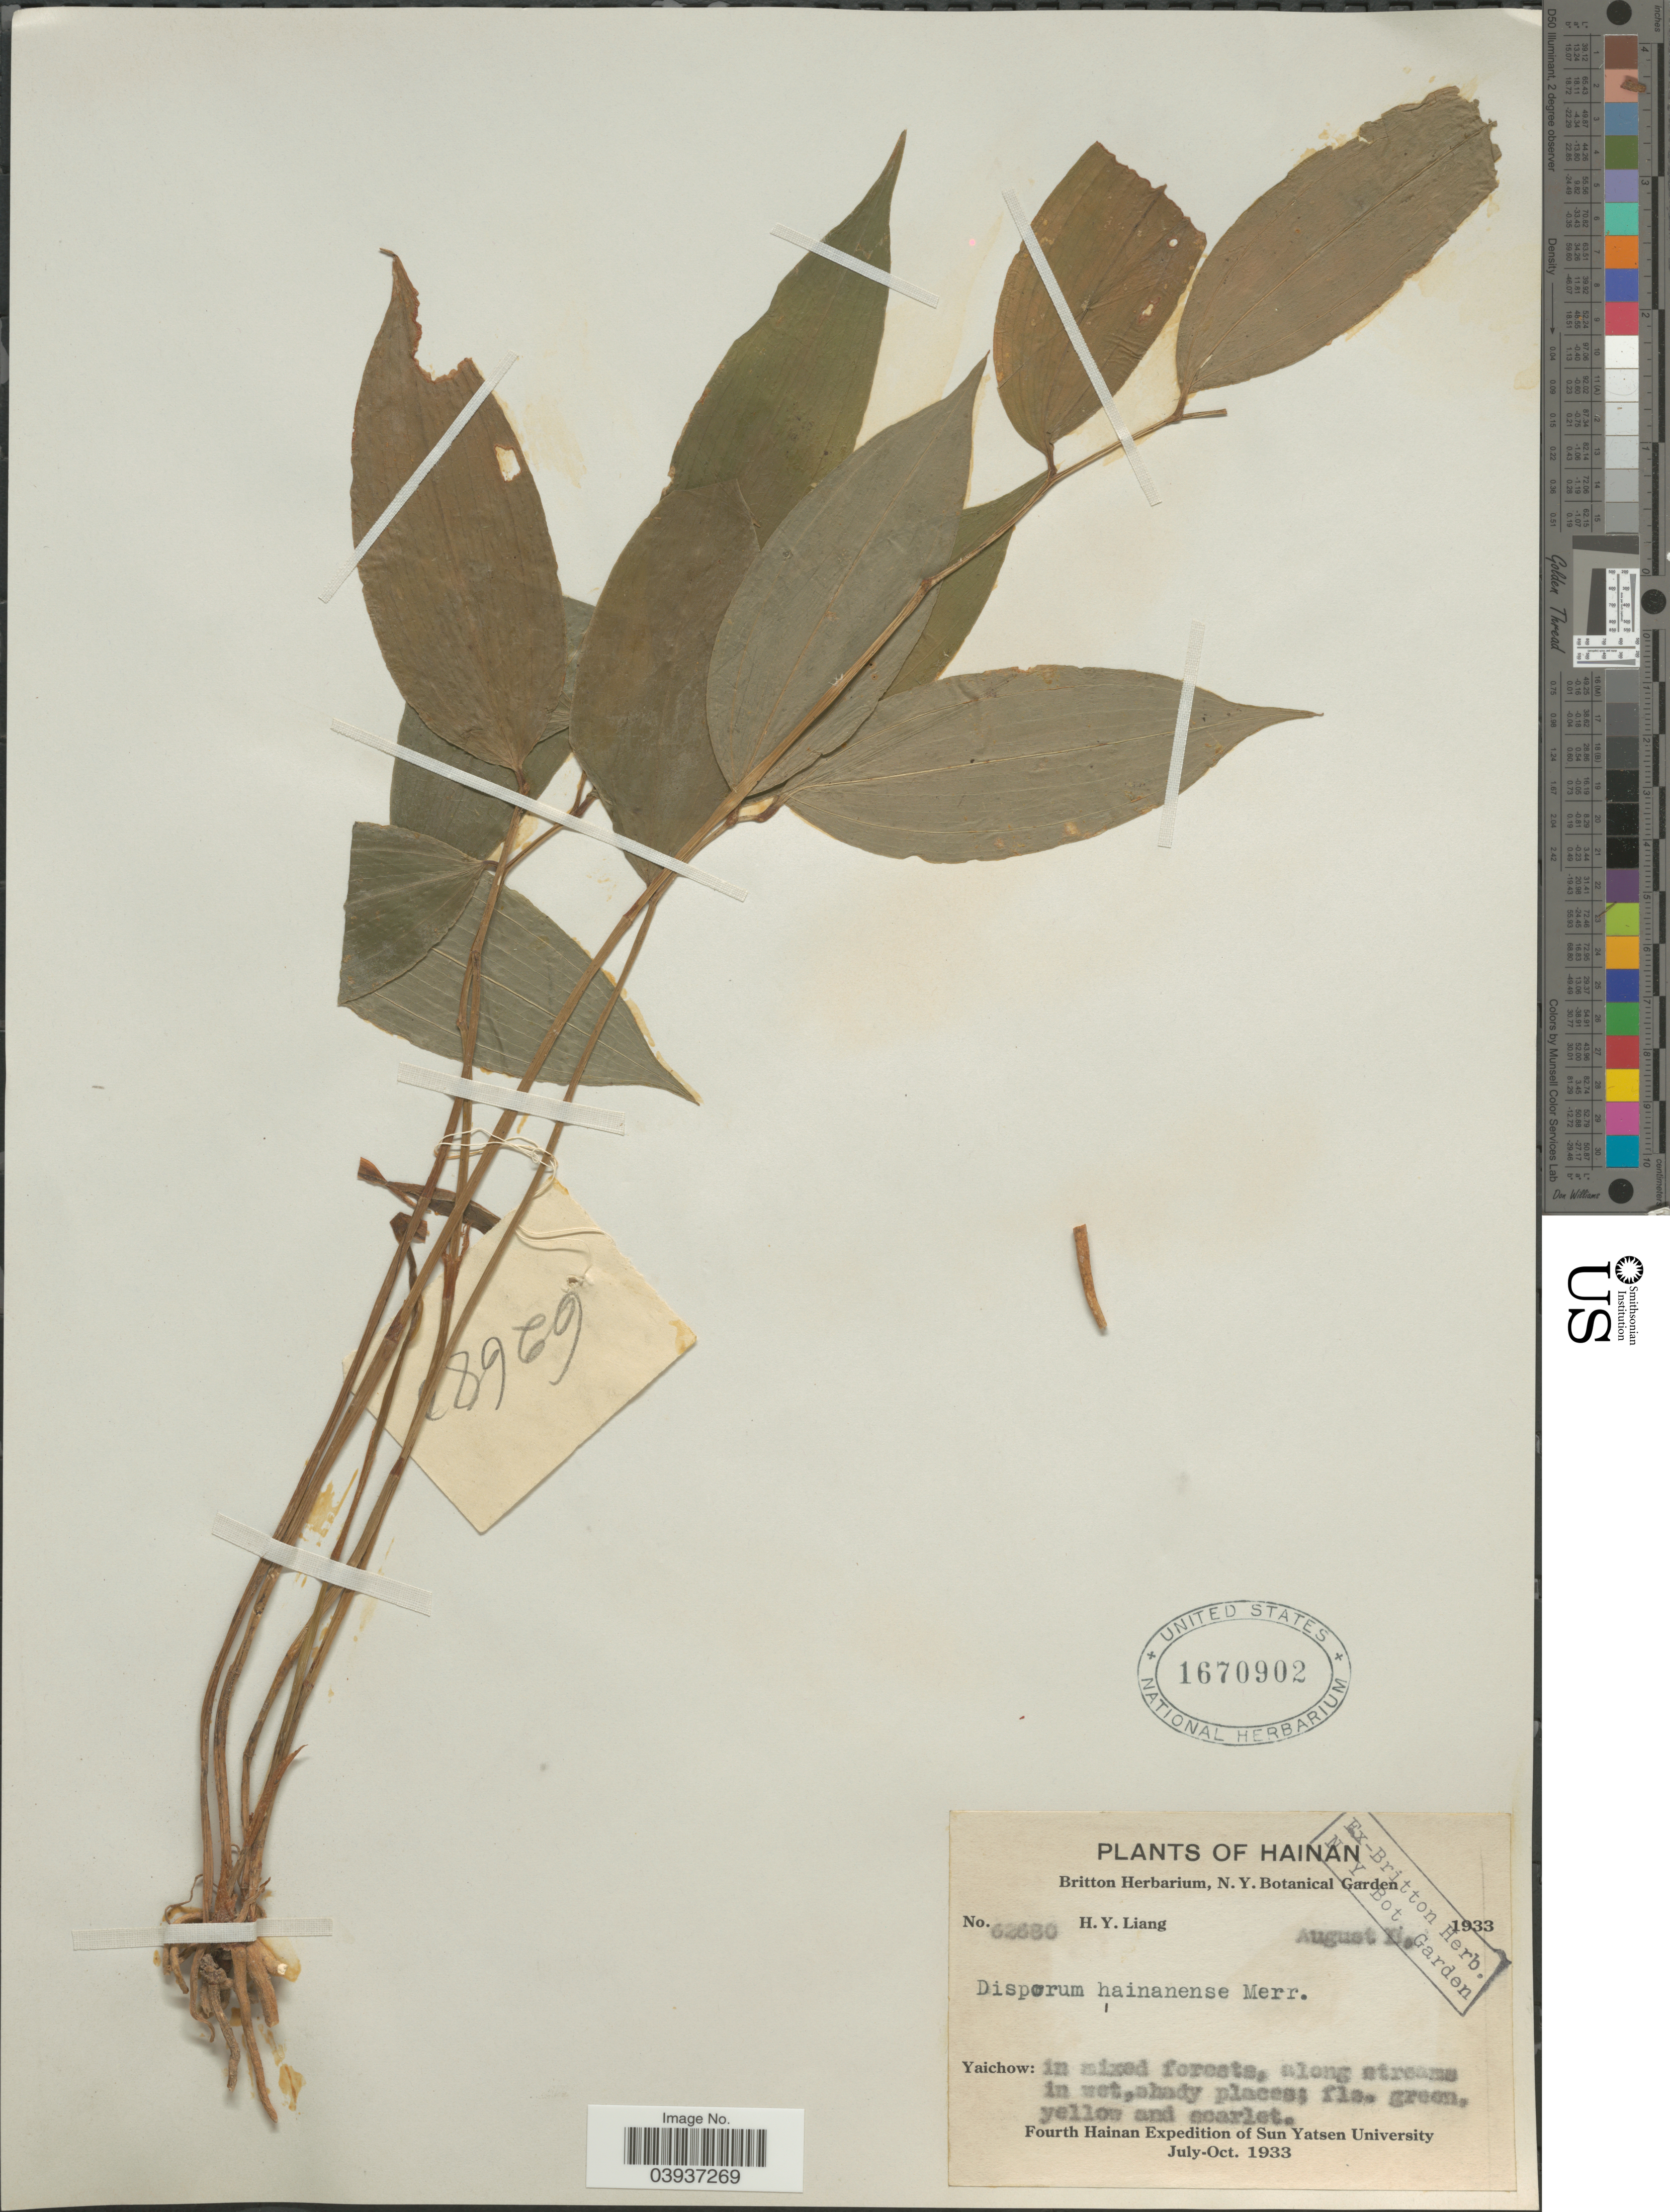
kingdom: Plantae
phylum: Tracheophyta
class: Liliopsida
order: Liliales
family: Colchicaceae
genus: Disporum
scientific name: Disporum hainanense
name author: Merr.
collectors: H. Y. Liang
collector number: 62680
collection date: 1933-08-23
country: China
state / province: Hainan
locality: Yaichow: in mixed forests, along streams in wet, shady places.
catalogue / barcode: US 1670902